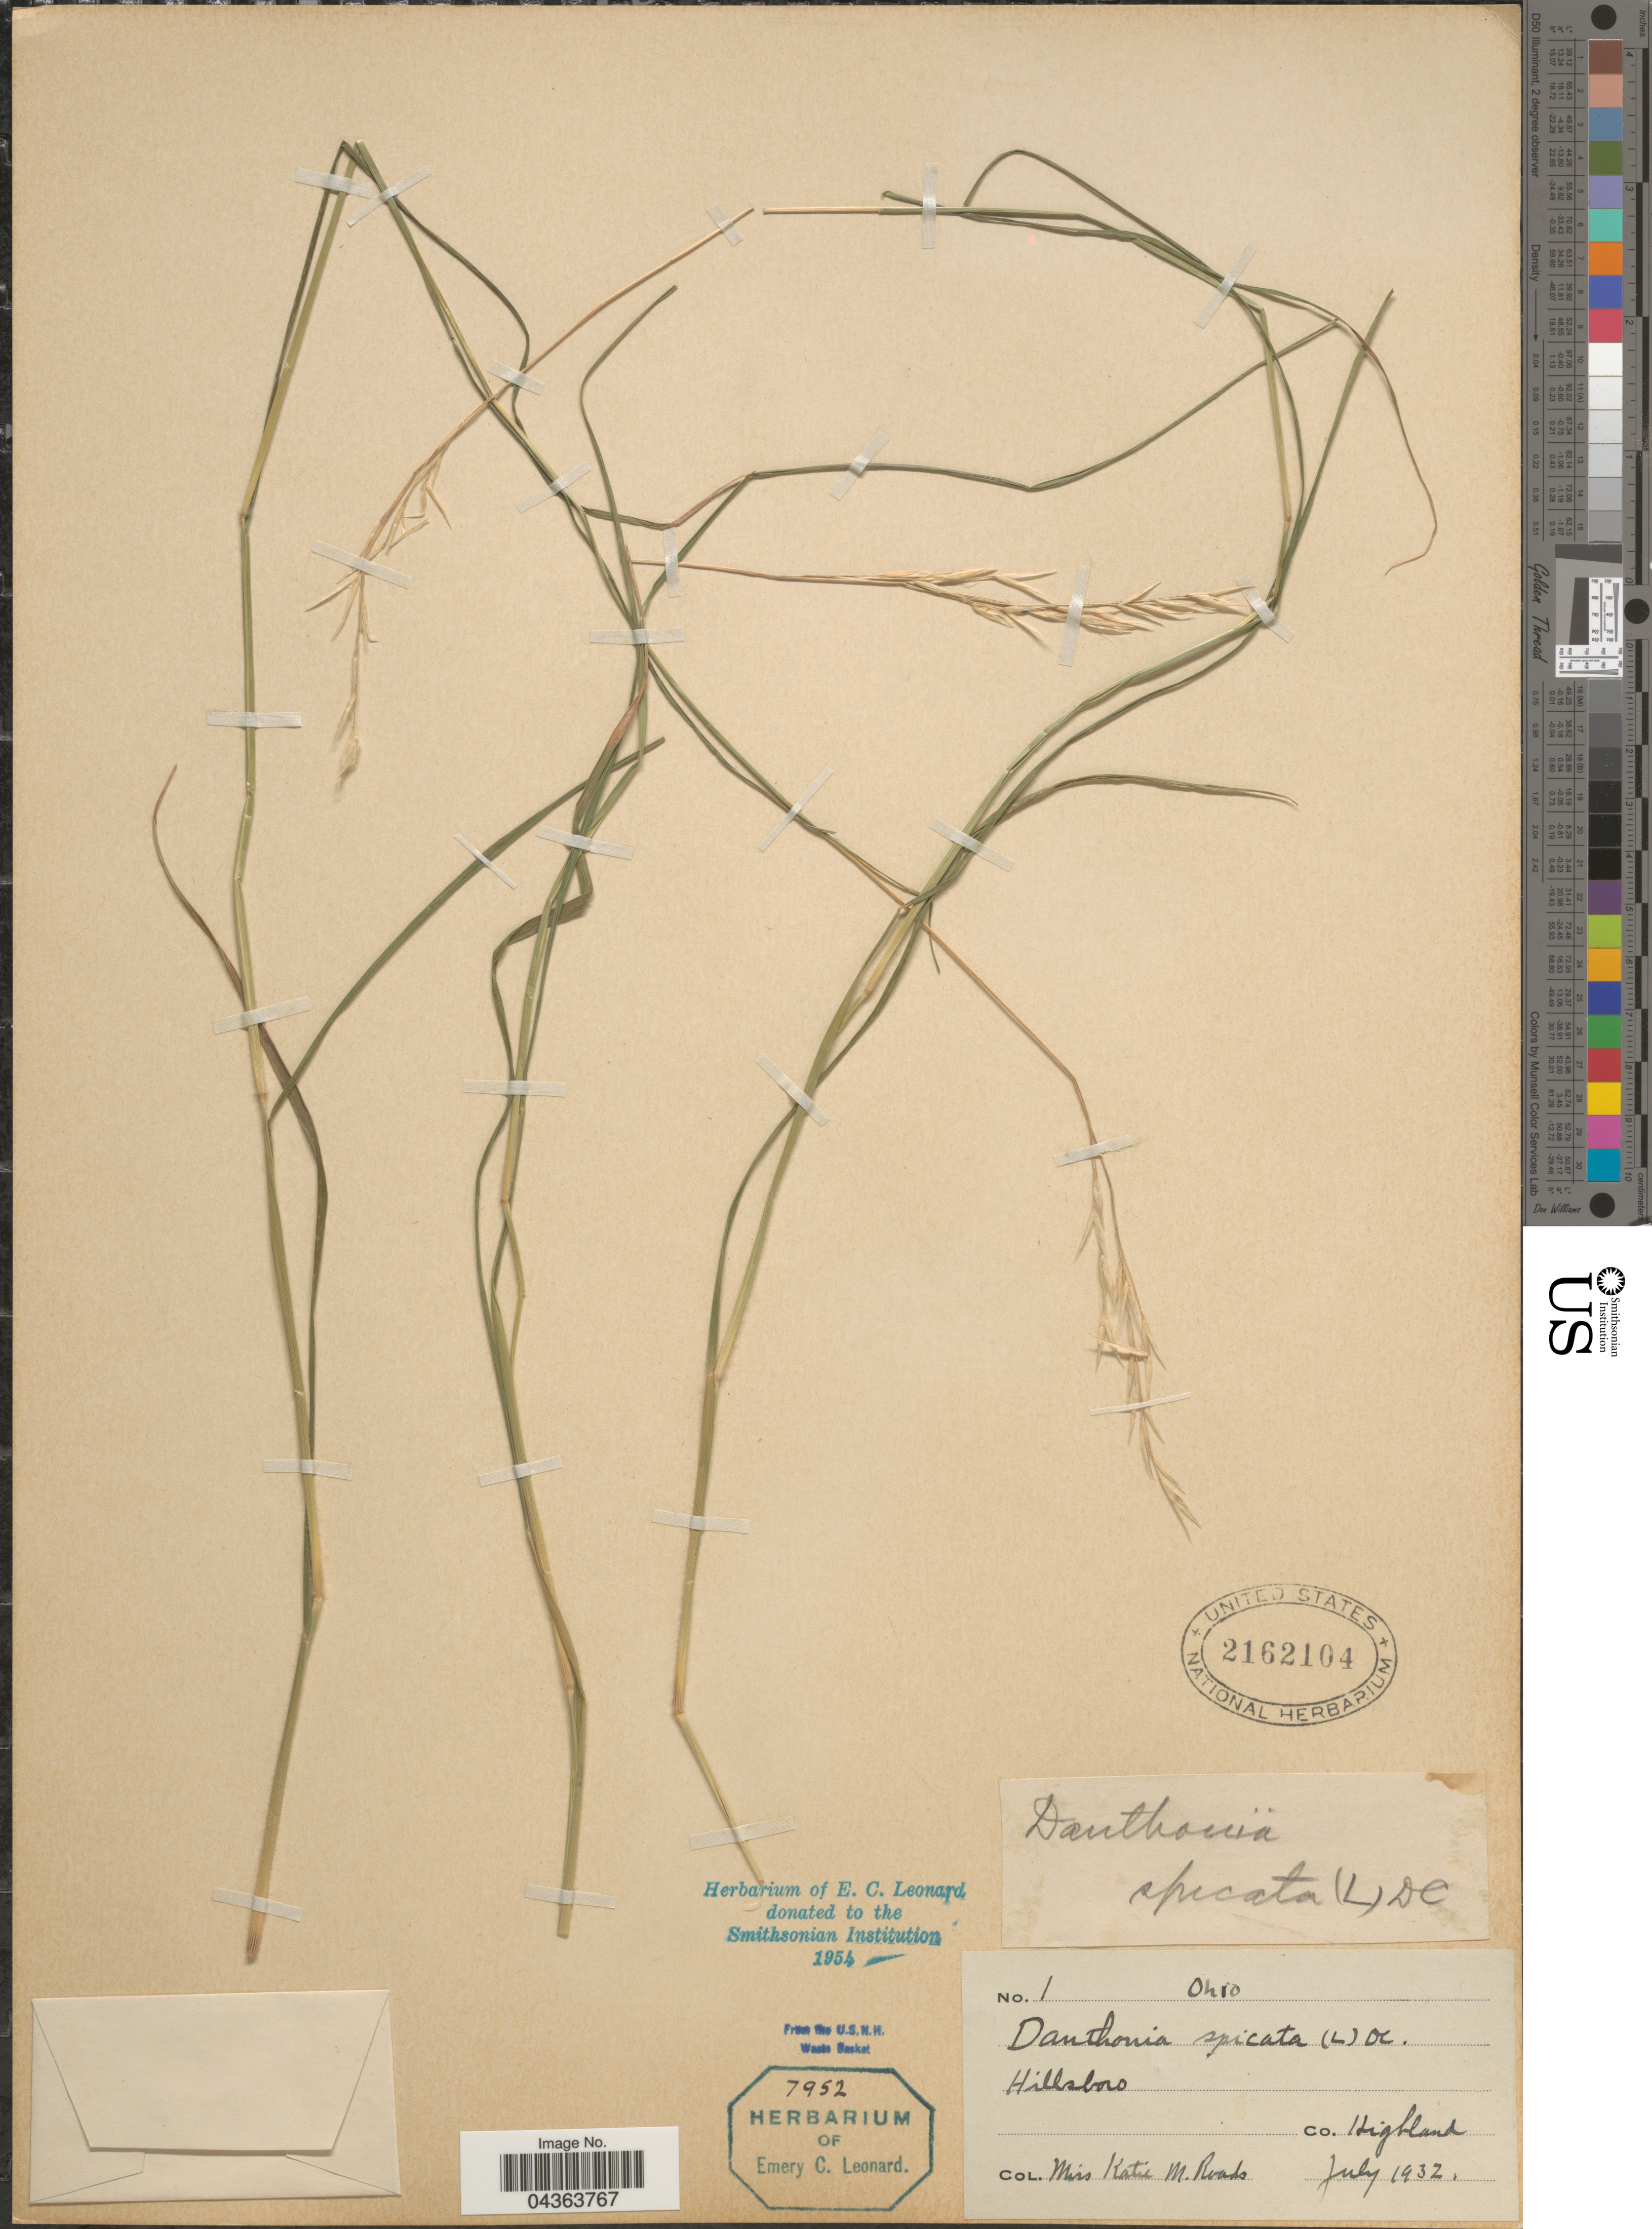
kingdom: Plantae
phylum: Tracheophyta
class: Liliopsida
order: Poales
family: Poaceae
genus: Danthonia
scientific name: Danthonia spicata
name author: (L.) P. Beauv. ex Roem. & Schult.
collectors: K. Roads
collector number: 1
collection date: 1932-07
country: United States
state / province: Ohio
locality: Hillsboro. Co. Highland.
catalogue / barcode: US 2162104